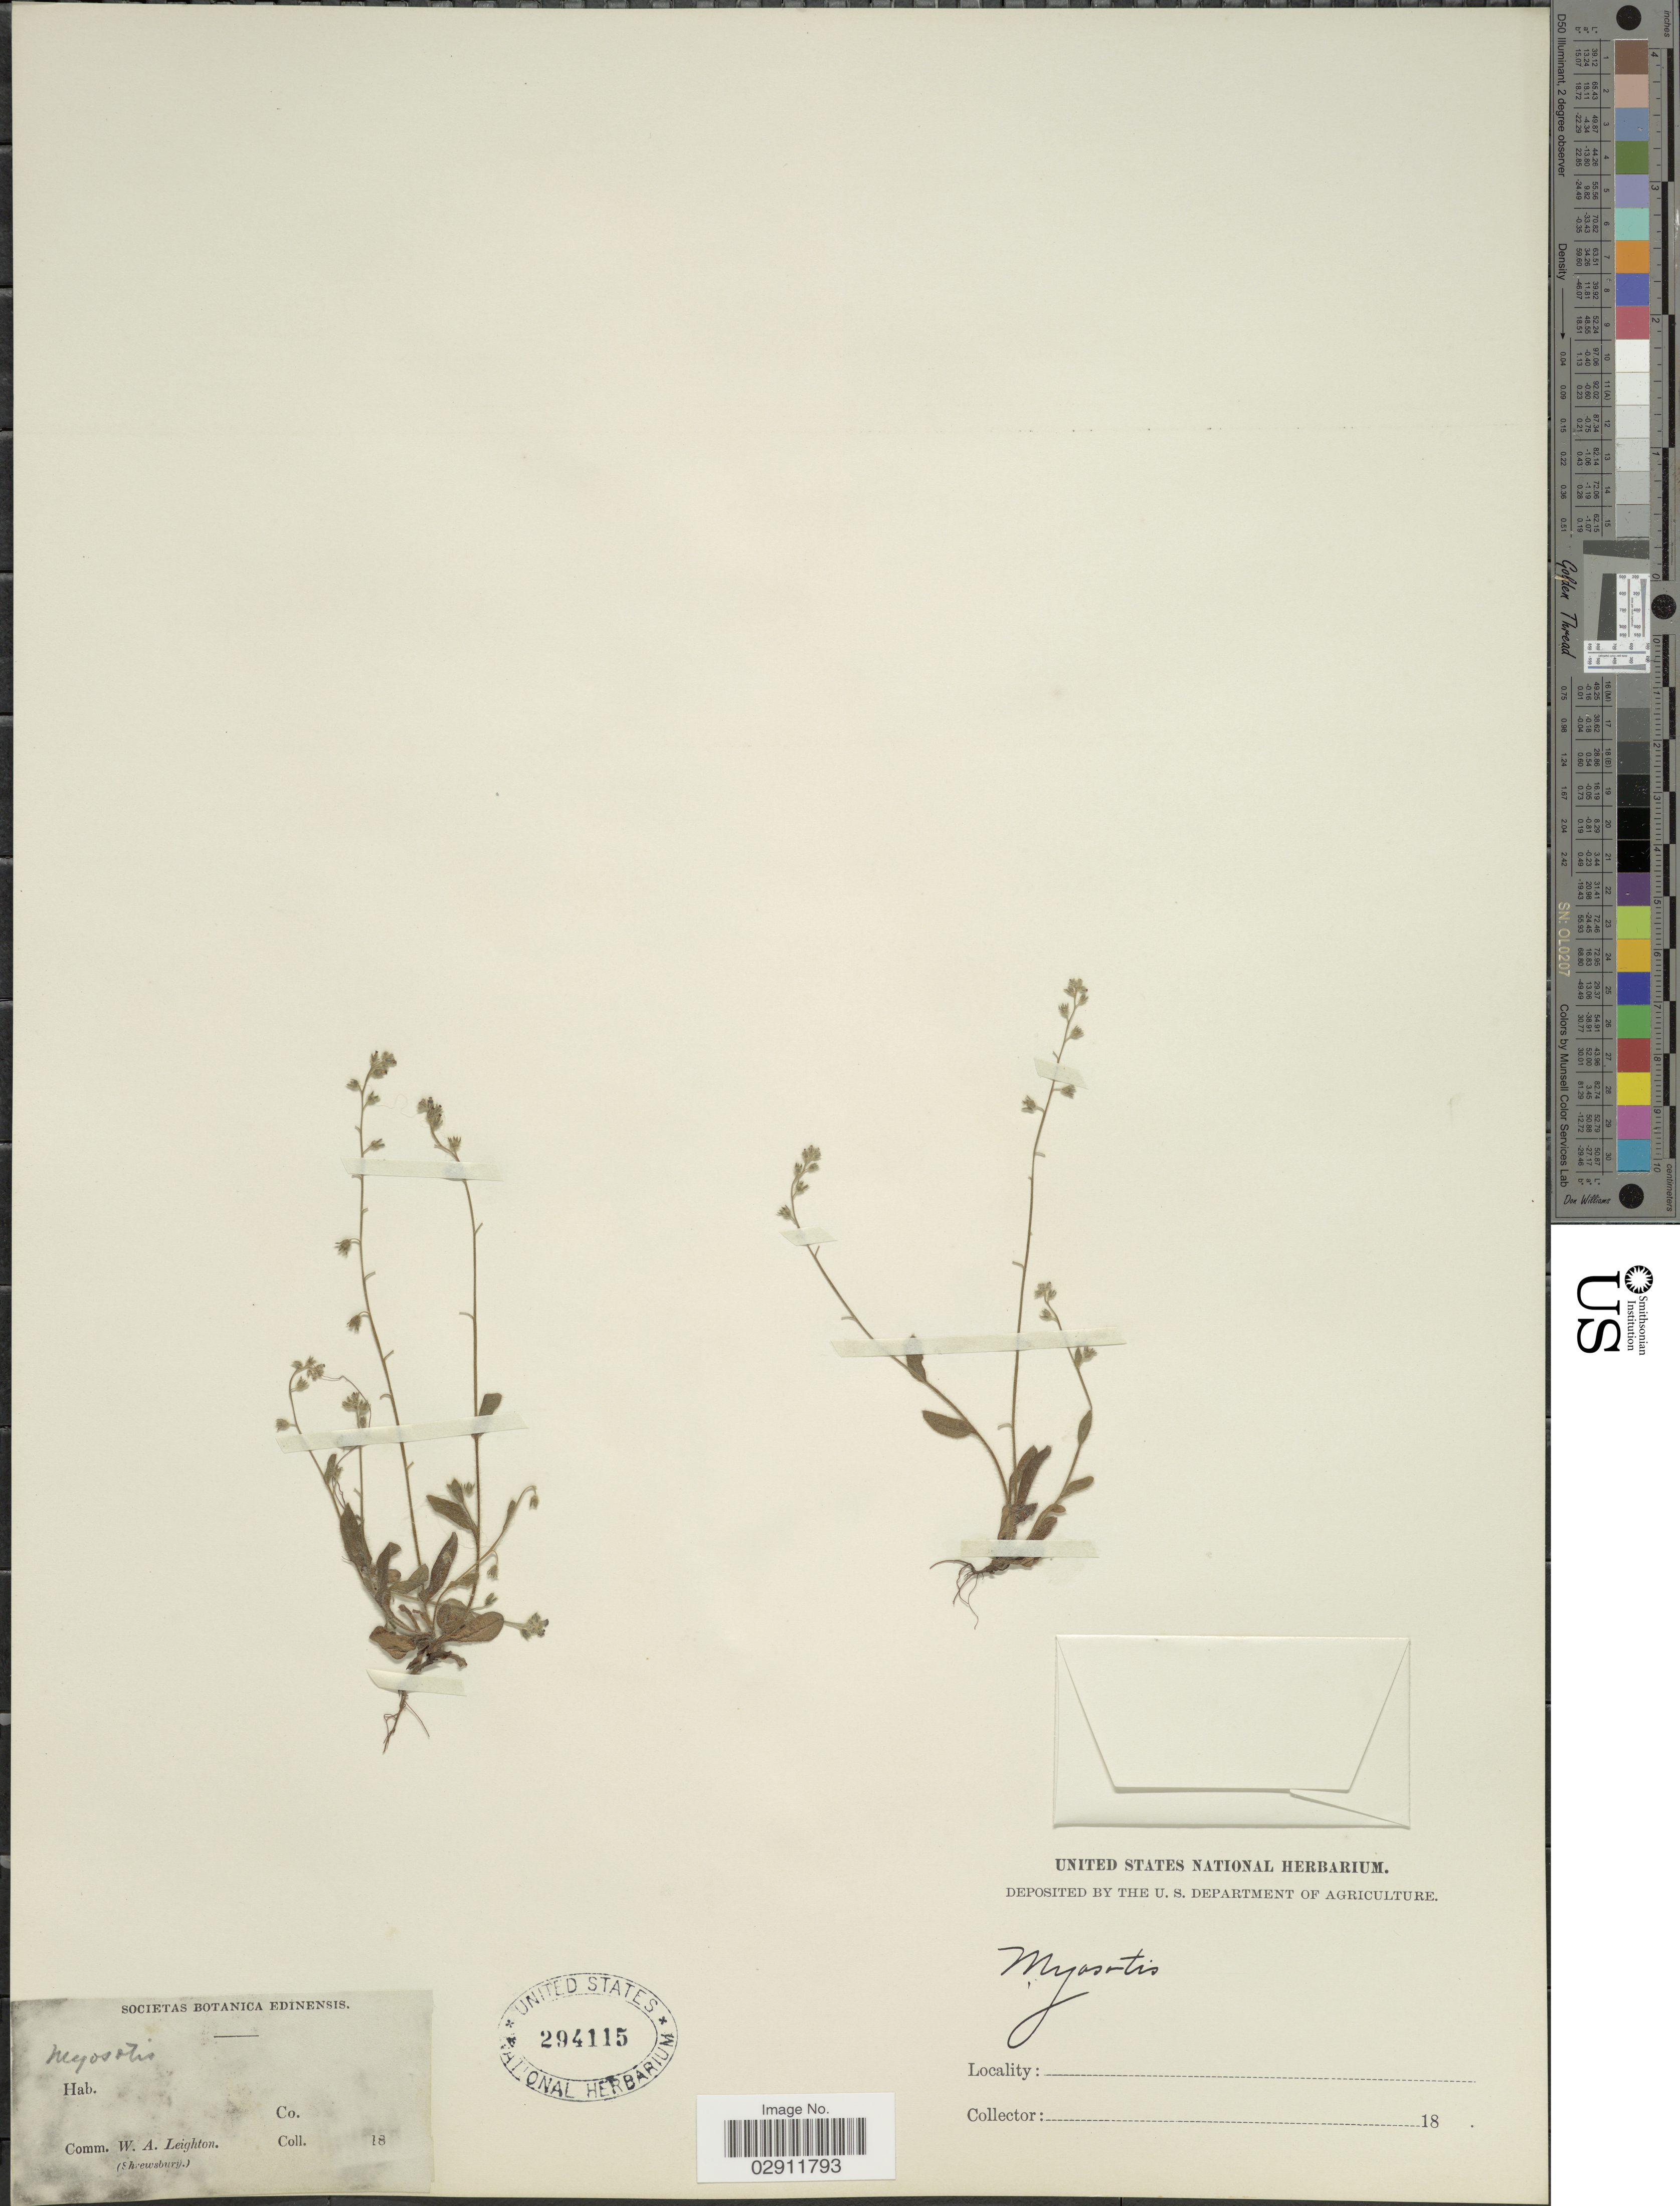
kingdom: Plantae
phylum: Tracheophyta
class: Magnoliopsida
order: Boraginales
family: Boraginaceae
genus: Myosotis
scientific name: Myosotis sp.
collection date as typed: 18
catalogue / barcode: US 284115